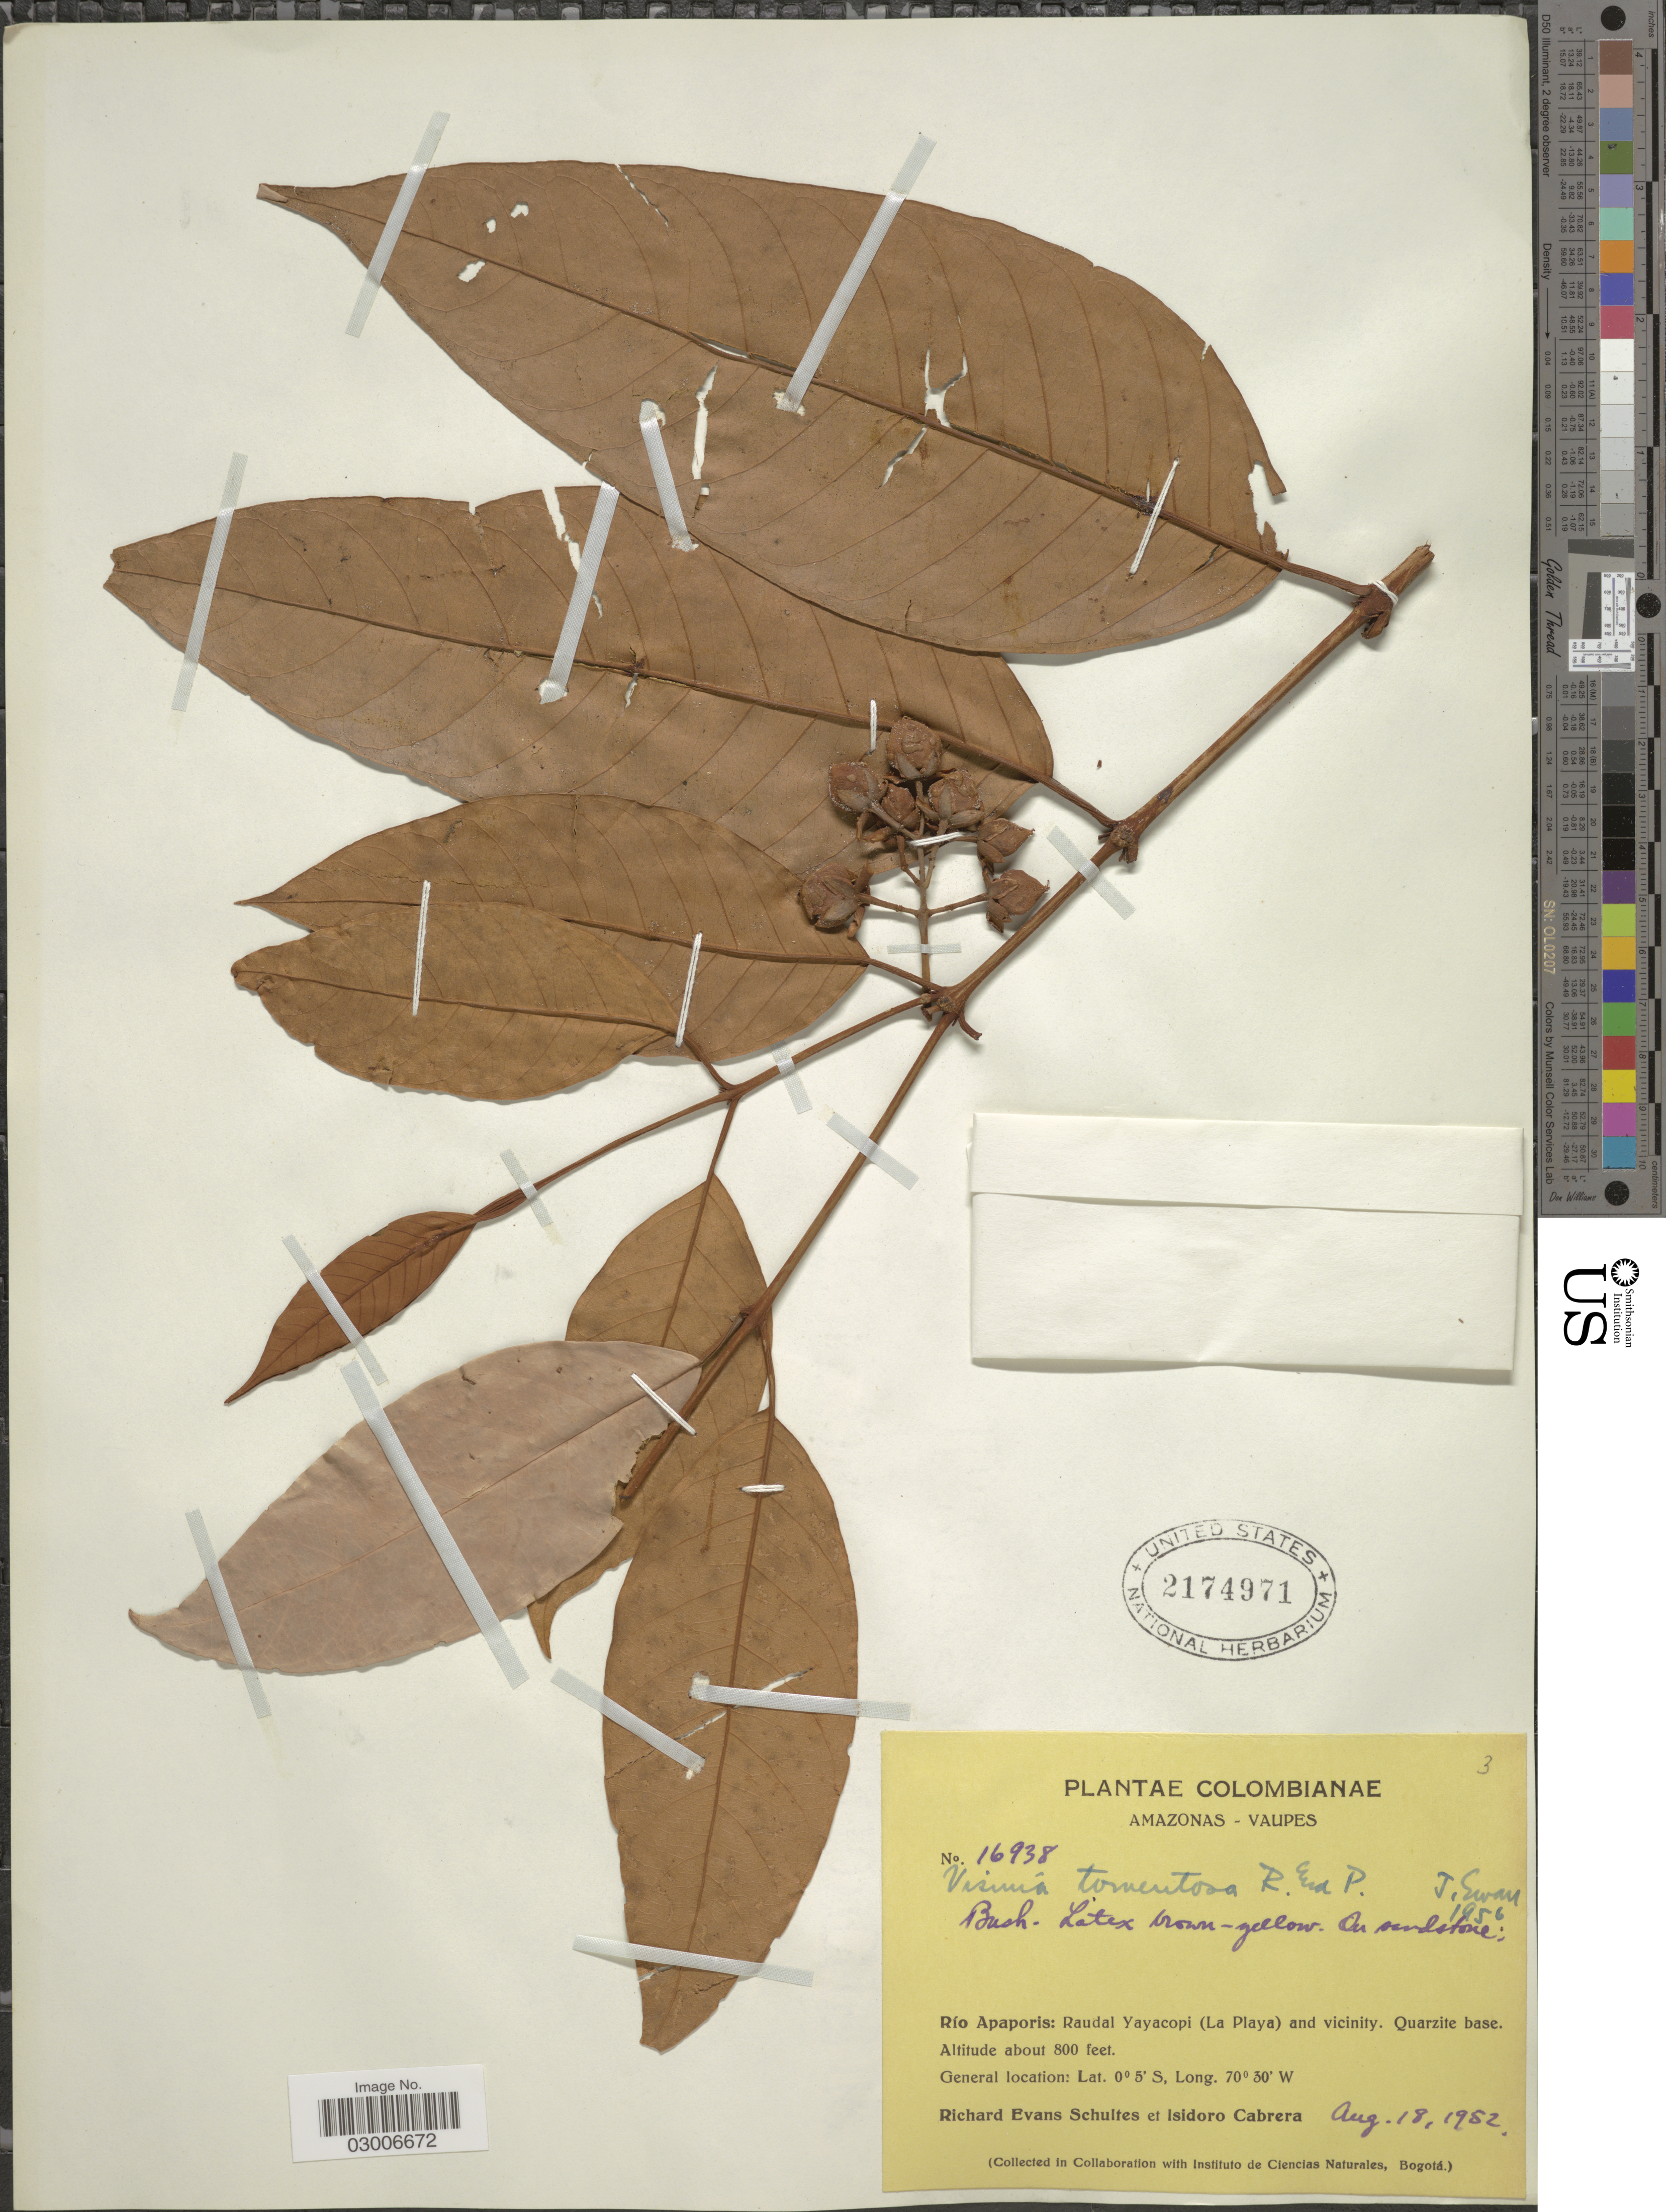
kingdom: Plantae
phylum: Tracheophyta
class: Magnoliopsida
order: Malpighiales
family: Hypericaceae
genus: Vismia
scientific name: Vismia confertiflora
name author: Spruce ex Reichardt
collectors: R. E. Schultes & I. Cabrera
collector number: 16938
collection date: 1952-08-18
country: Colombia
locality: Amazonas - Vaupes, Río Apaporis: Raudal Yayacopi (La Playa) and vicinity.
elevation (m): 244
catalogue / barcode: US 2174971